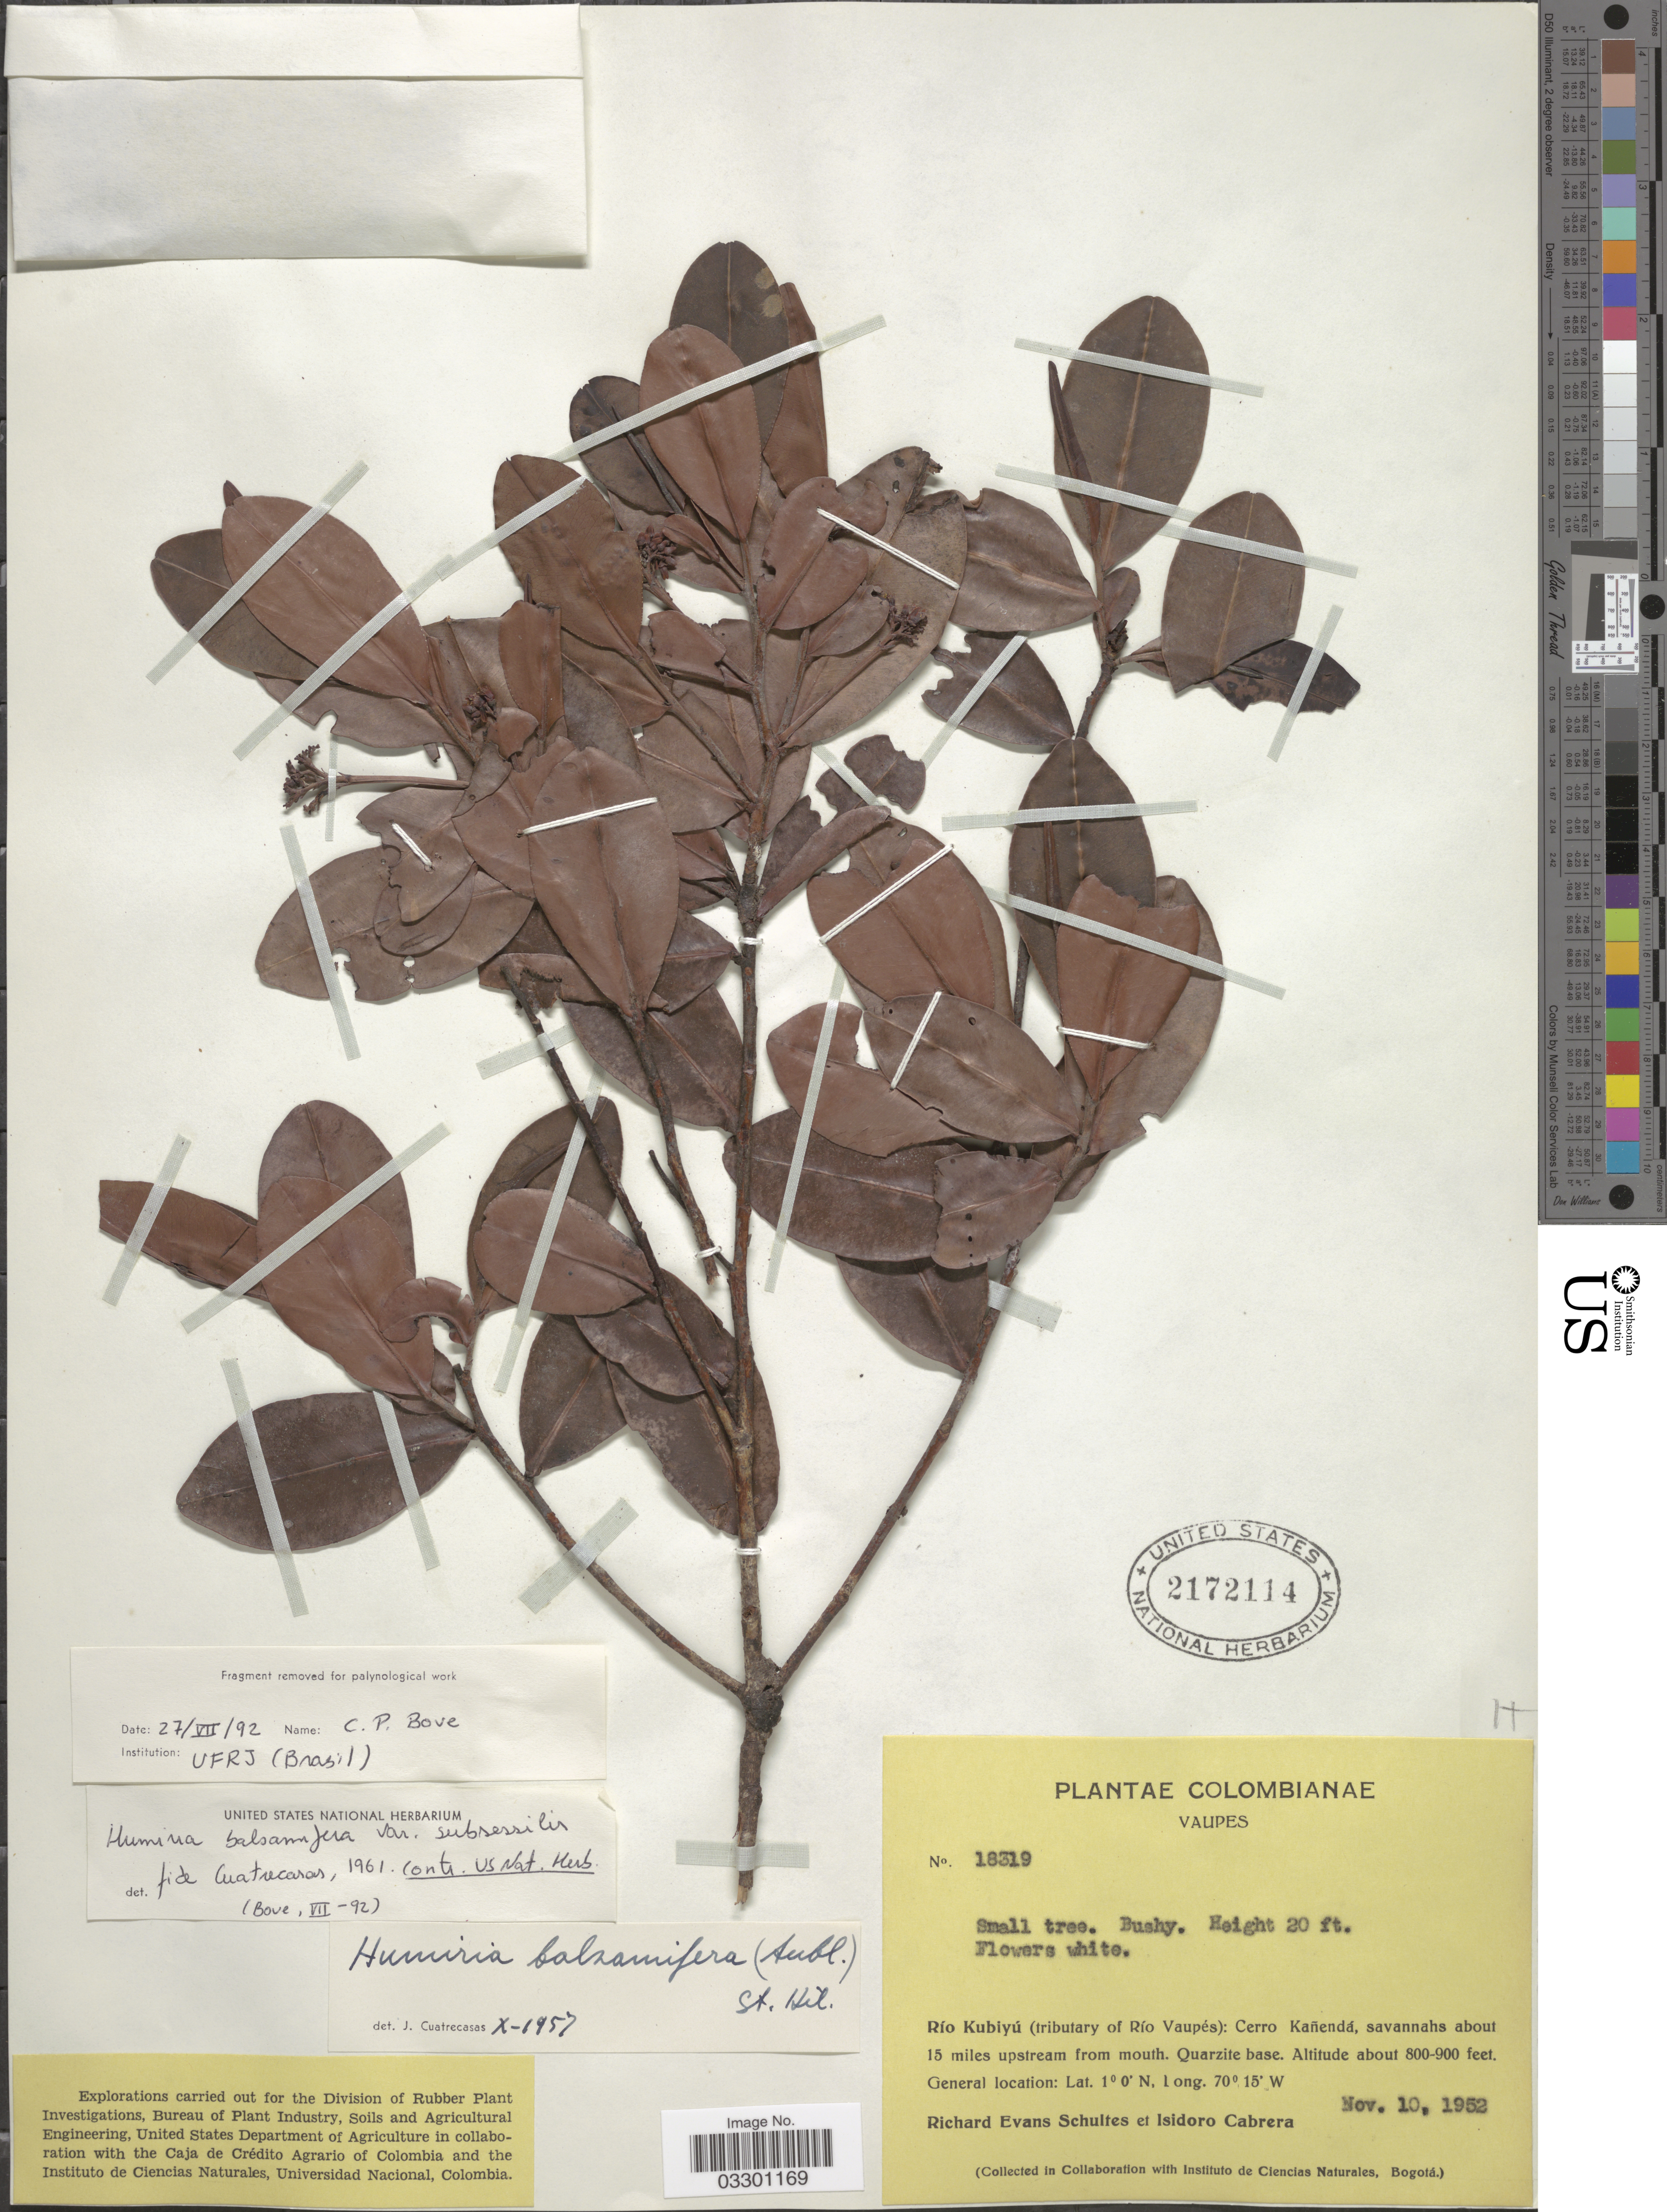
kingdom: Plantae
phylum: Tracheophyta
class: Magnoliopsida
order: Malpighiales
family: Humiriaceae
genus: Humiria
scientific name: Humiria balsamifera var. subsessilis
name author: (Urb.) Cuatrec.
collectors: R. E. Schultes & I. Cabrera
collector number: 18319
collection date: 1952-11-10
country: Colombia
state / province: Vaupés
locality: Río Kybiyú (tributary of Río Vaupés): Cerro Kañendá, savannahs about 15 miles upstream from mouth. Quarzite base.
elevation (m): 244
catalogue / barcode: US 2172114